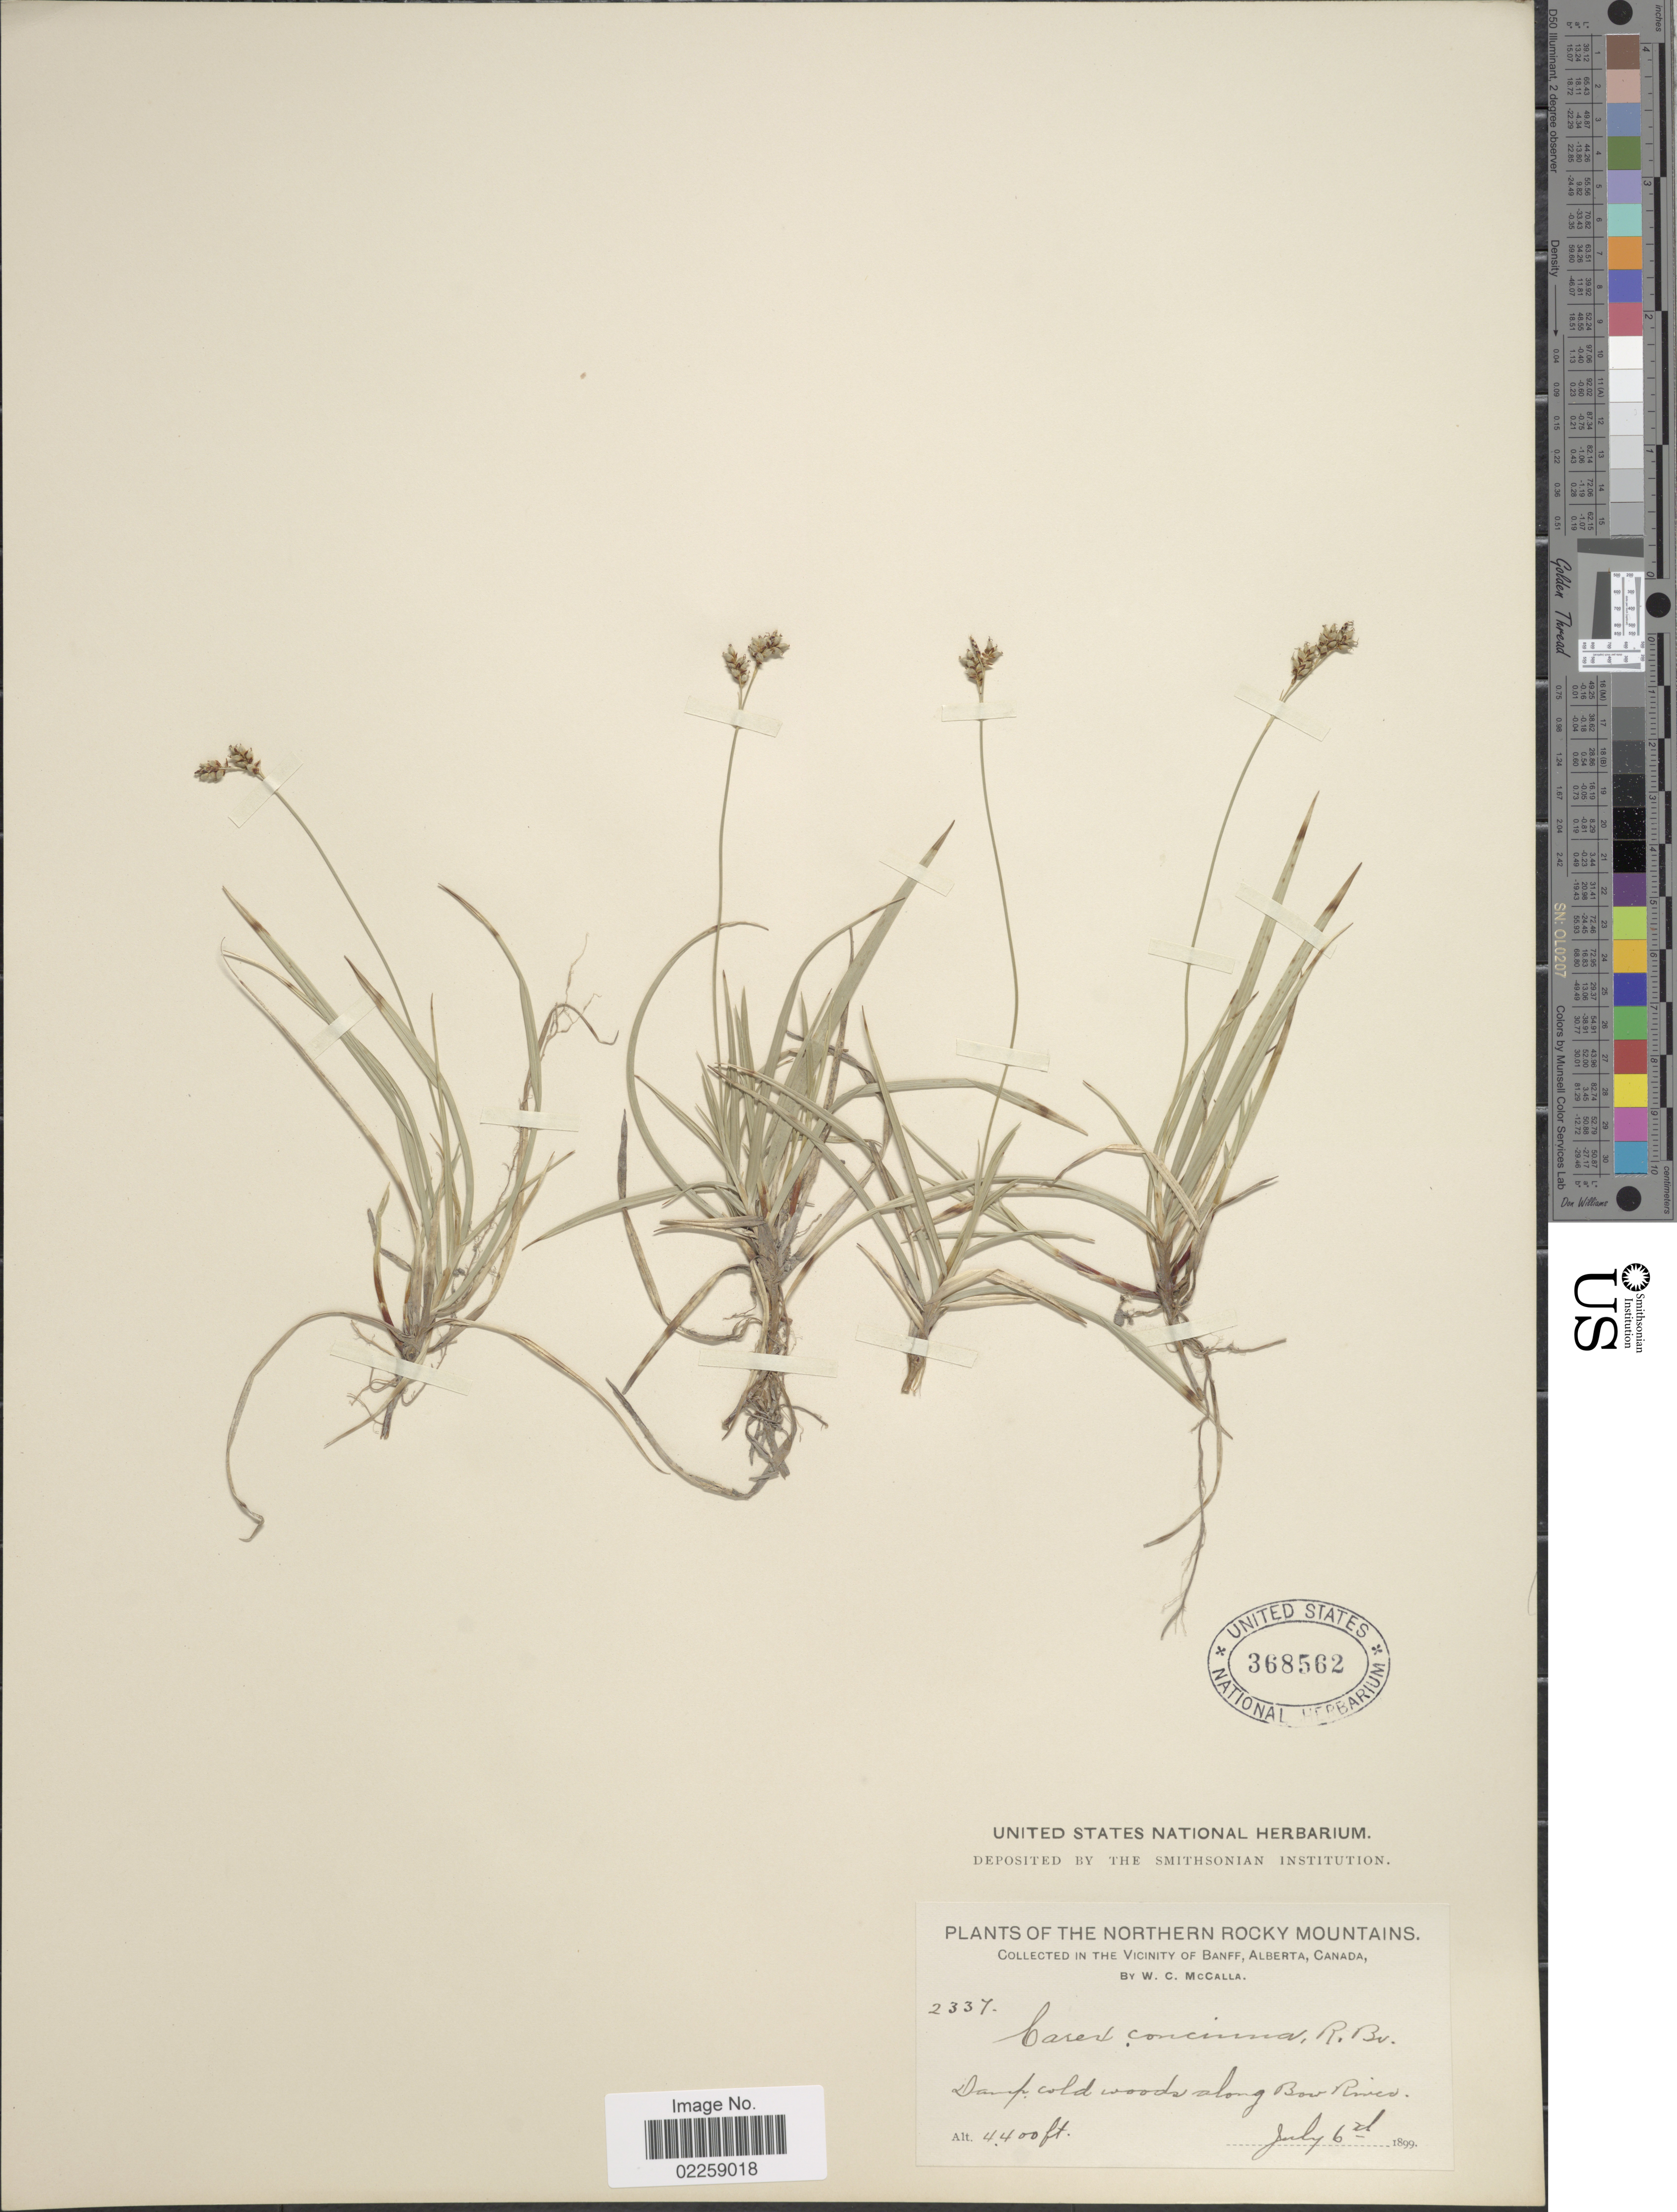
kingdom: Plantae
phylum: Tracheophyta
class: Liliopsida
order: Poales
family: Cyperaceae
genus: Carex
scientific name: Carex concinna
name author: R. Br.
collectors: W. McCalla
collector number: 2337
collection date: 1899-07-06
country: Canada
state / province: Alberta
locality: Northern Rocky Mountains, Vicinity of Banff, damp cold woods along Bow River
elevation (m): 1341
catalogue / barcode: US 368562